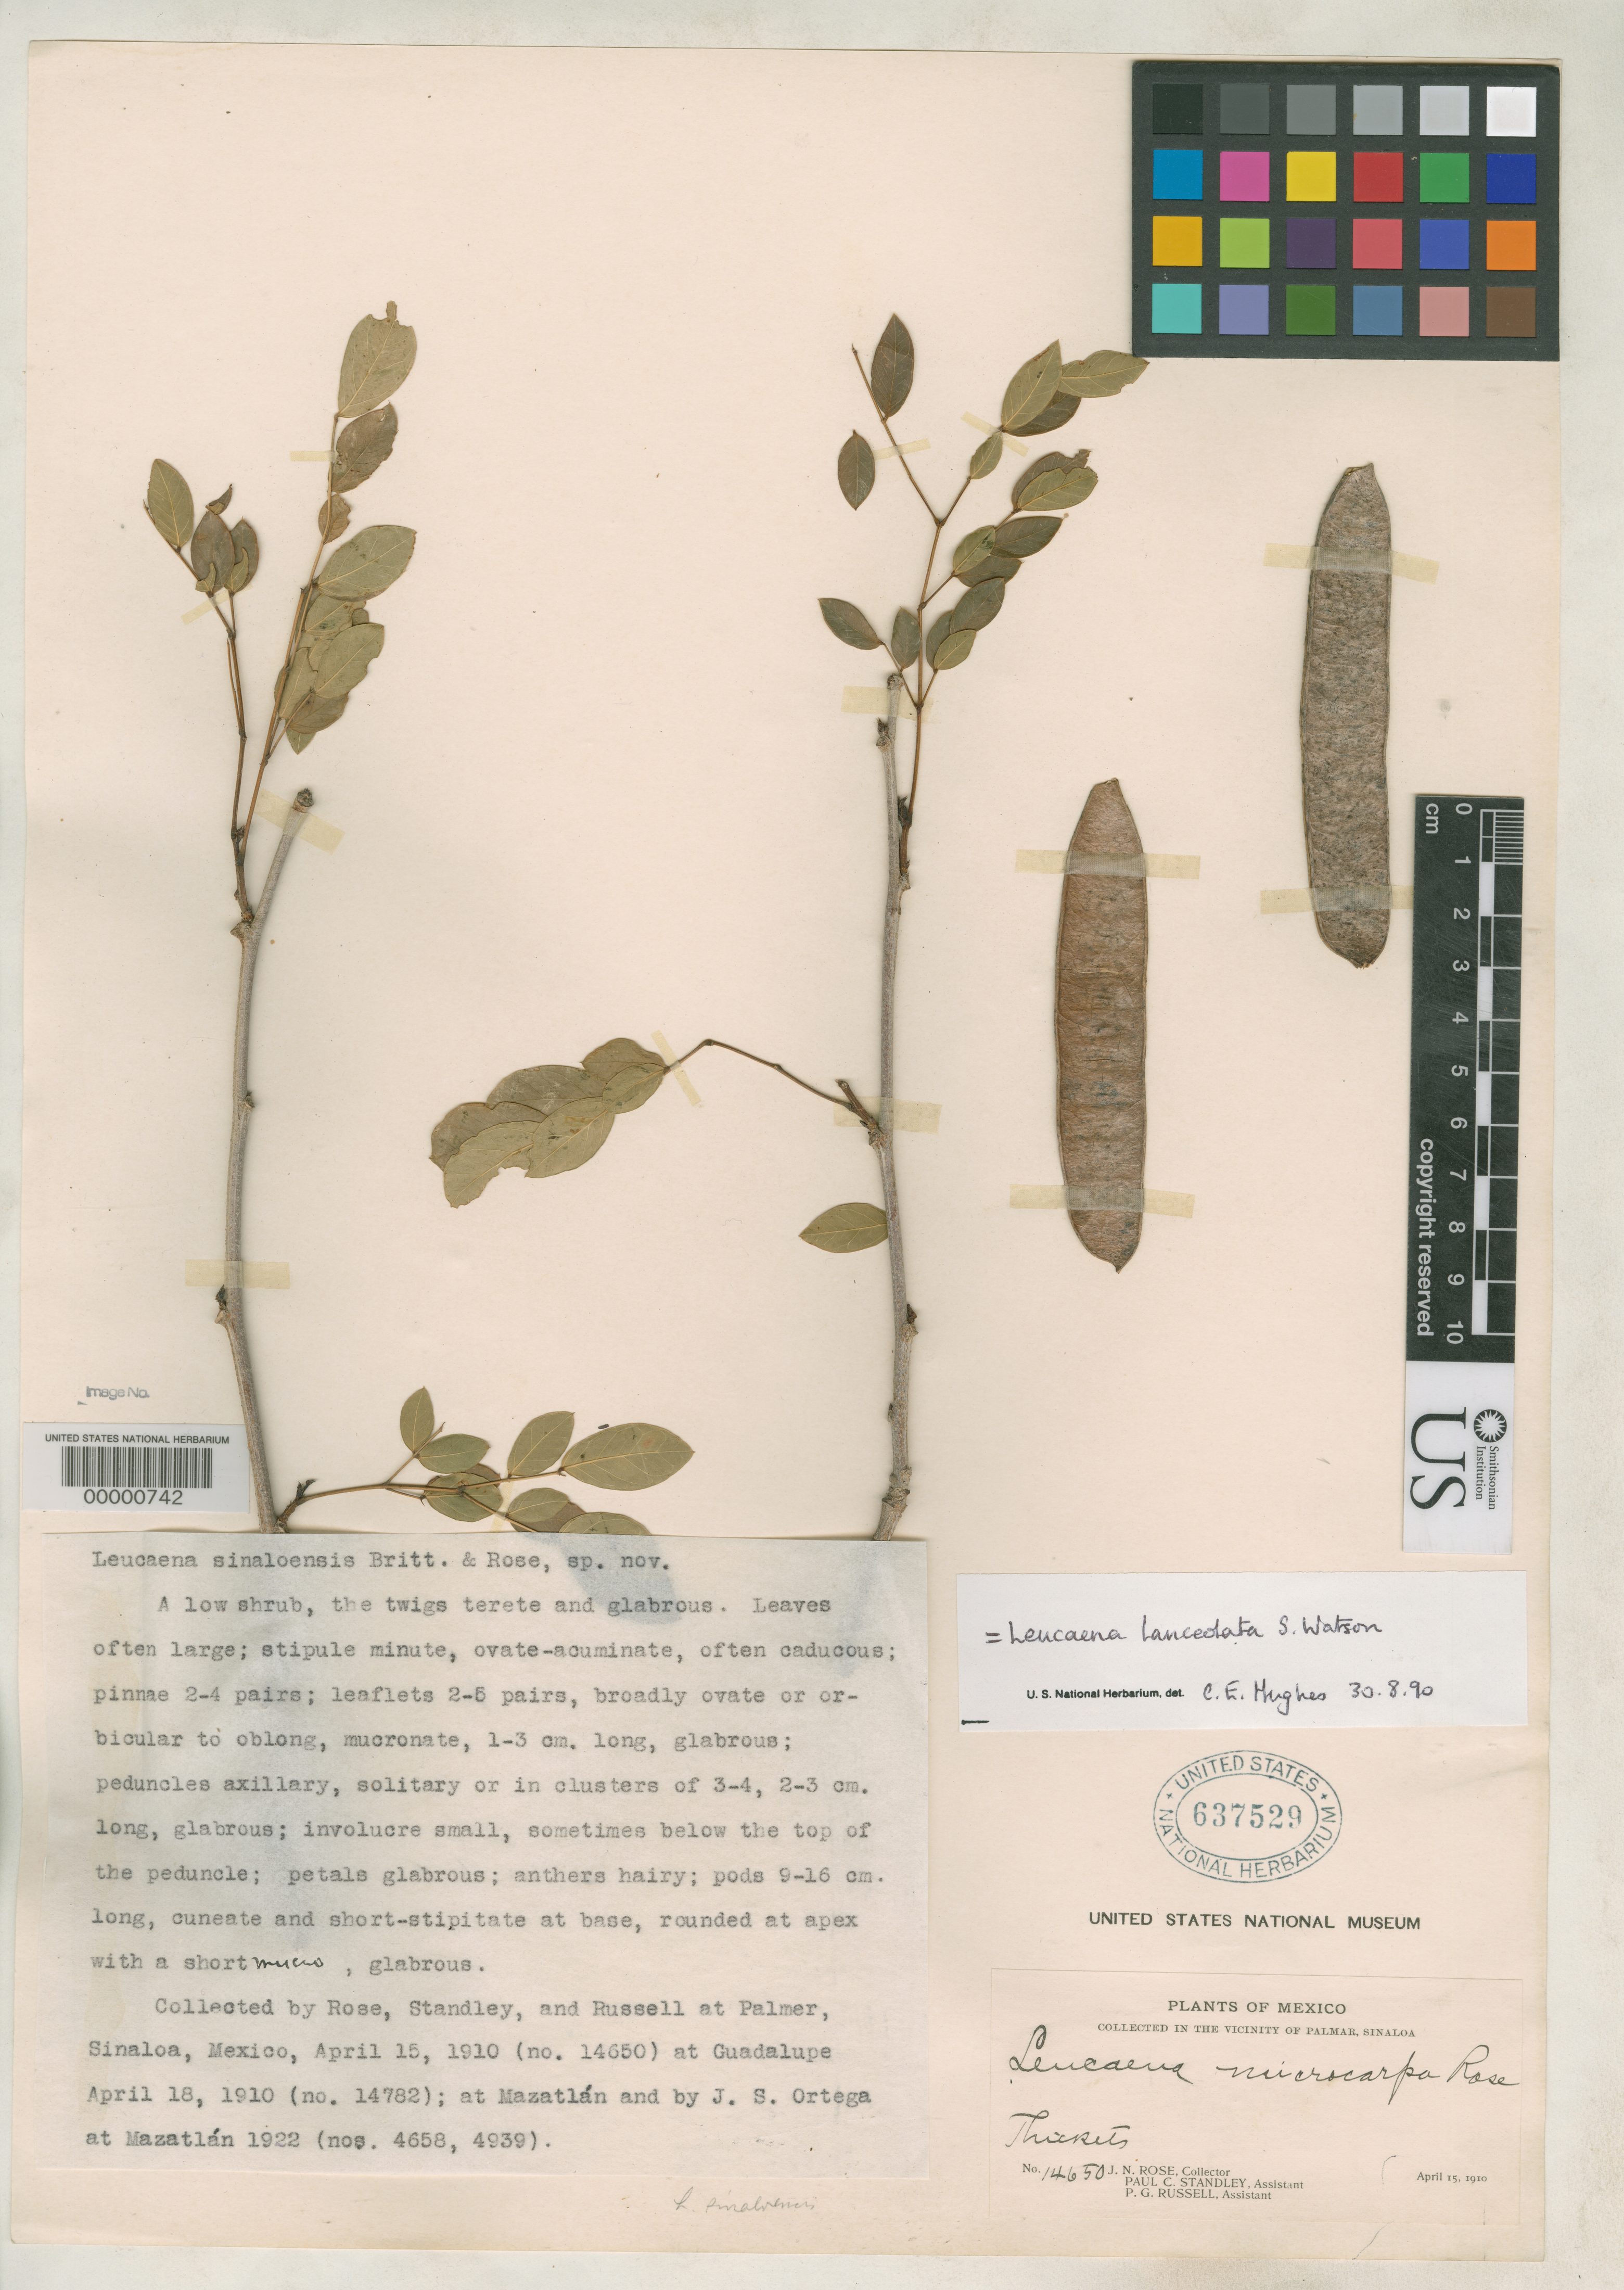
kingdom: Plantae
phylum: Tracheophyta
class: Magnoliopsida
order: Fabales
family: Fabaceae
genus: Leucaena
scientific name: Leucaena sinaloensis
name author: Britton & Rose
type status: Type Collection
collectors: J. N. Rose, P. C. Standley & P. G. Russell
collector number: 14650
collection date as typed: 15 Apr 1910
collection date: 1910-04-15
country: Mexico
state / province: Sinaloa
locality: Palmar.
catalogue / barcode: US 637529